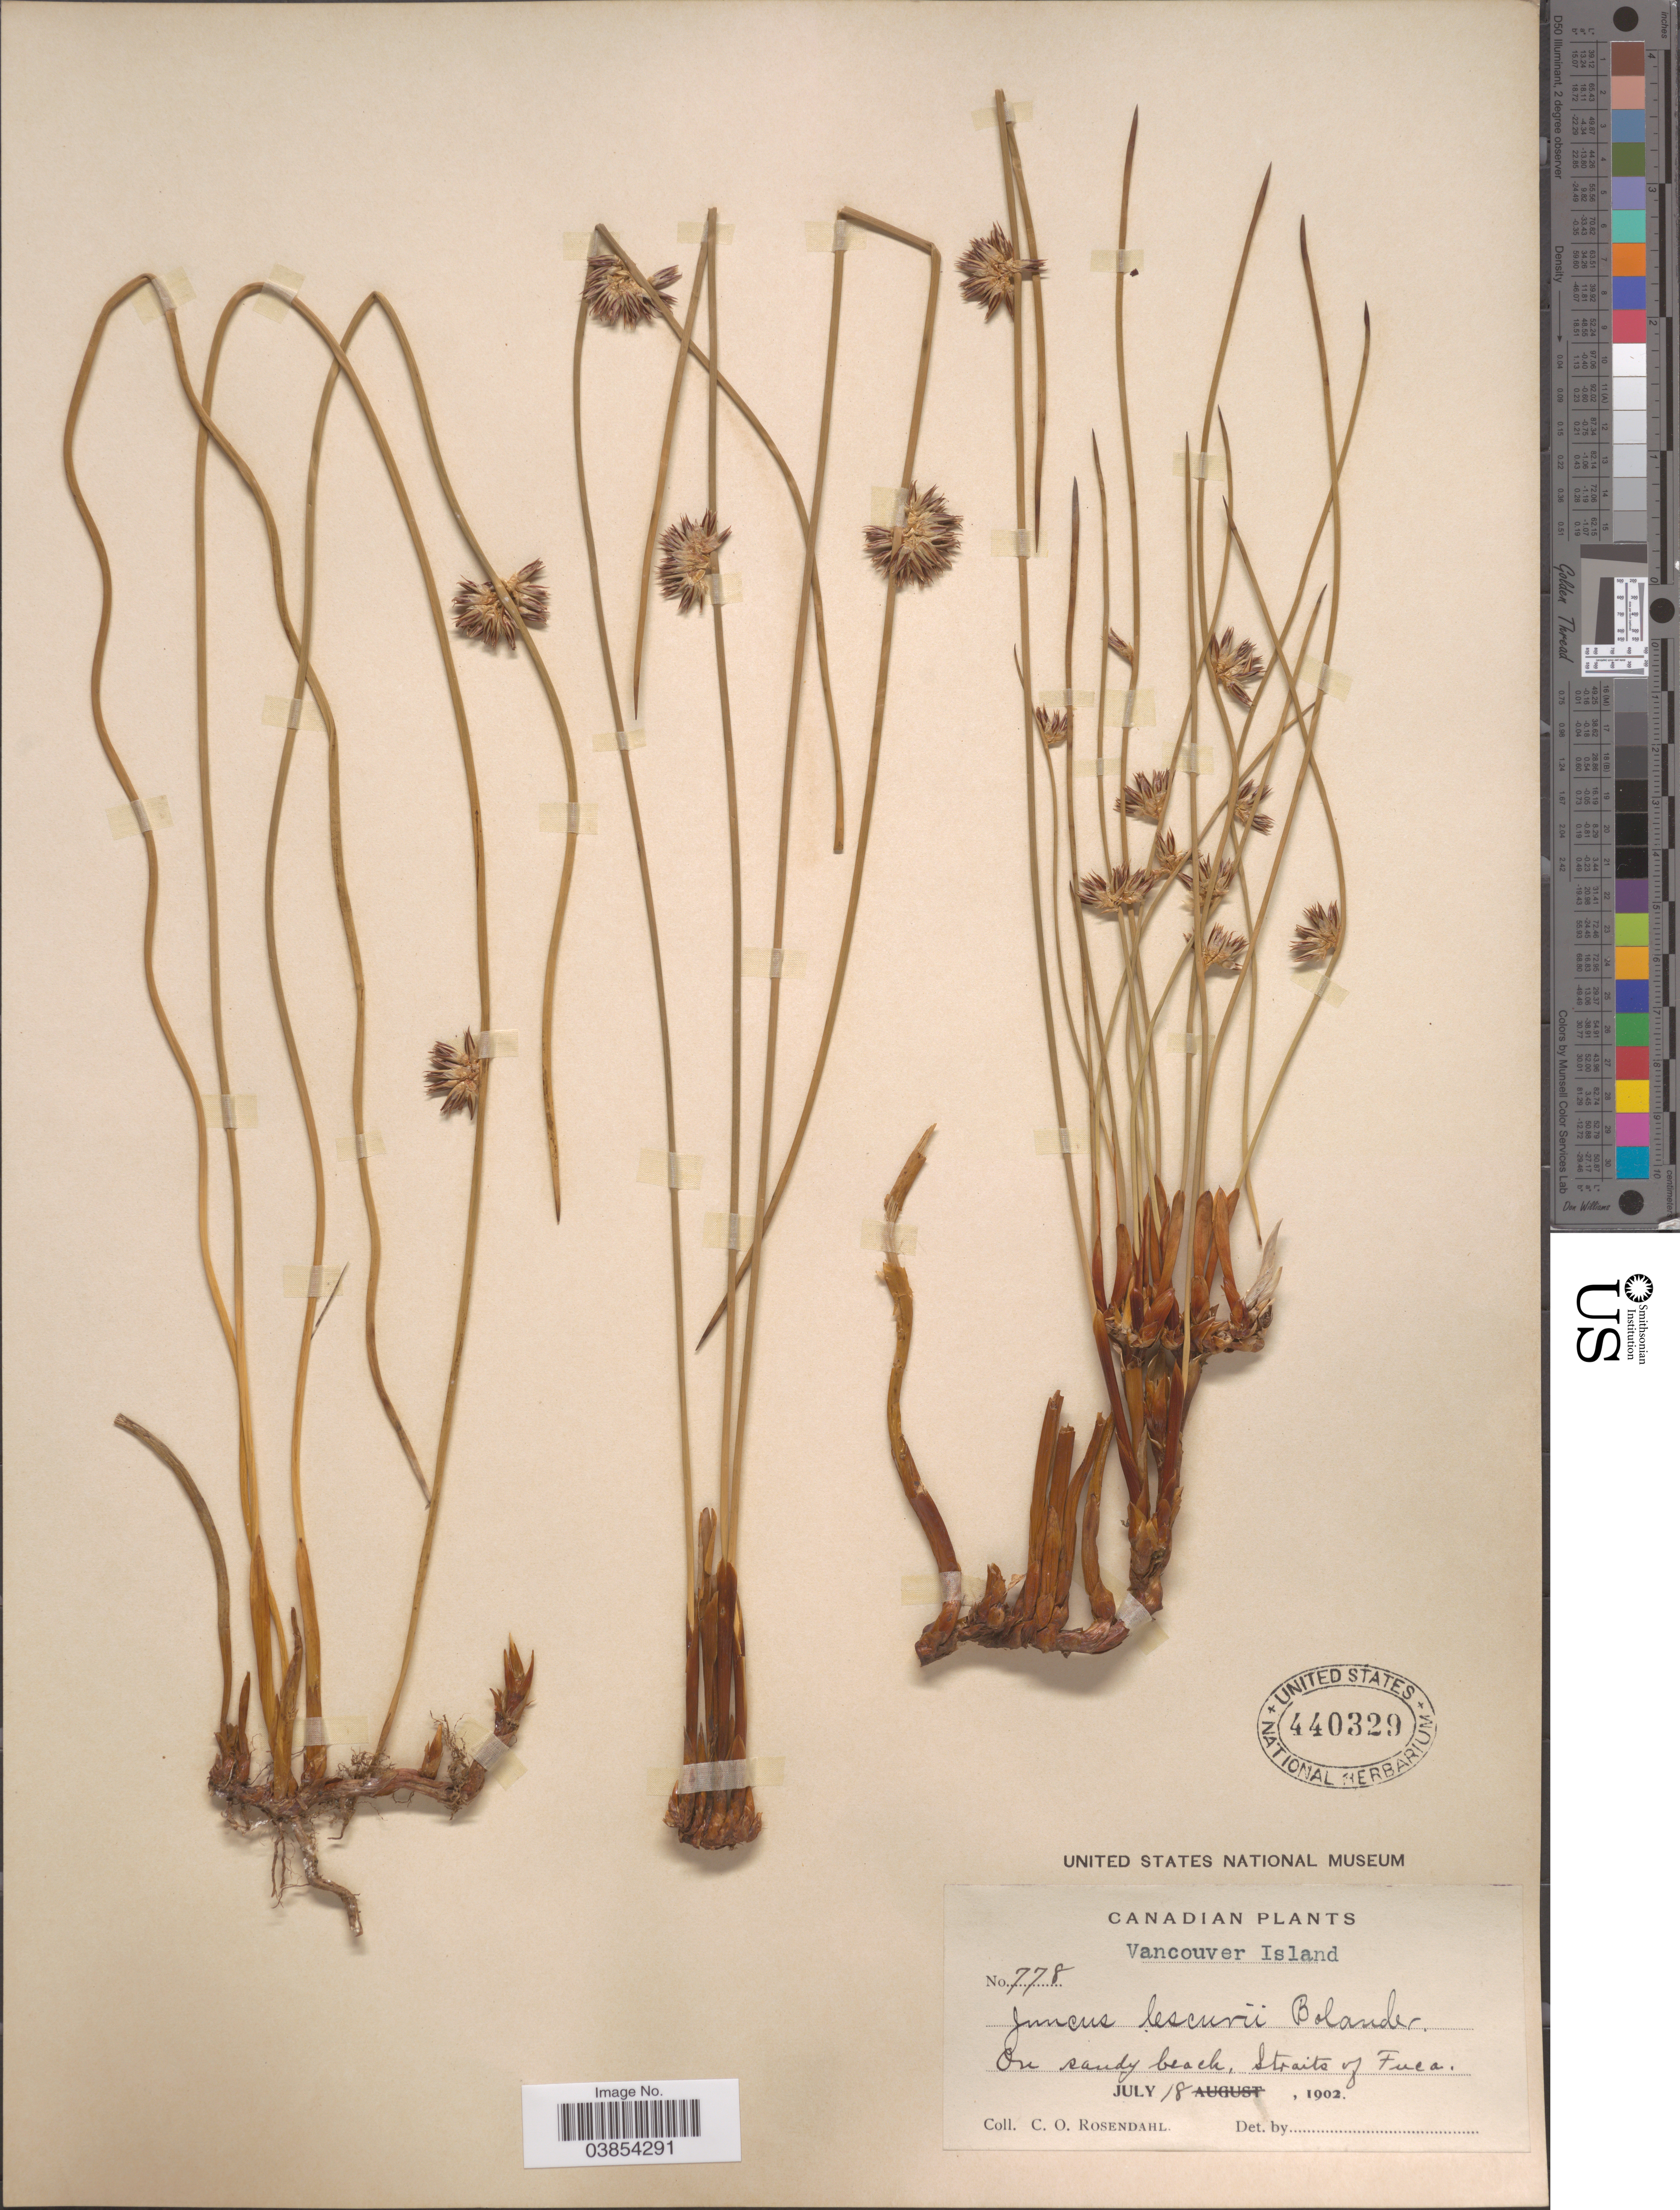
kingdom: Plantae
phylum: Tracheophyta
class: Liliopsida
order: Poales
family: Juncaceae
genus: Juncus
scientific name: Juncus lesueurii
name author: Bol.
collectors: C. O. Rosendahl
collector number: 778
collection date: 1902-07-18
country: Canada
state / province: British Columbia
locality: Vancouver Island. On sandy beach, Straits of Fuca.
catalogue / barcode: US 440329